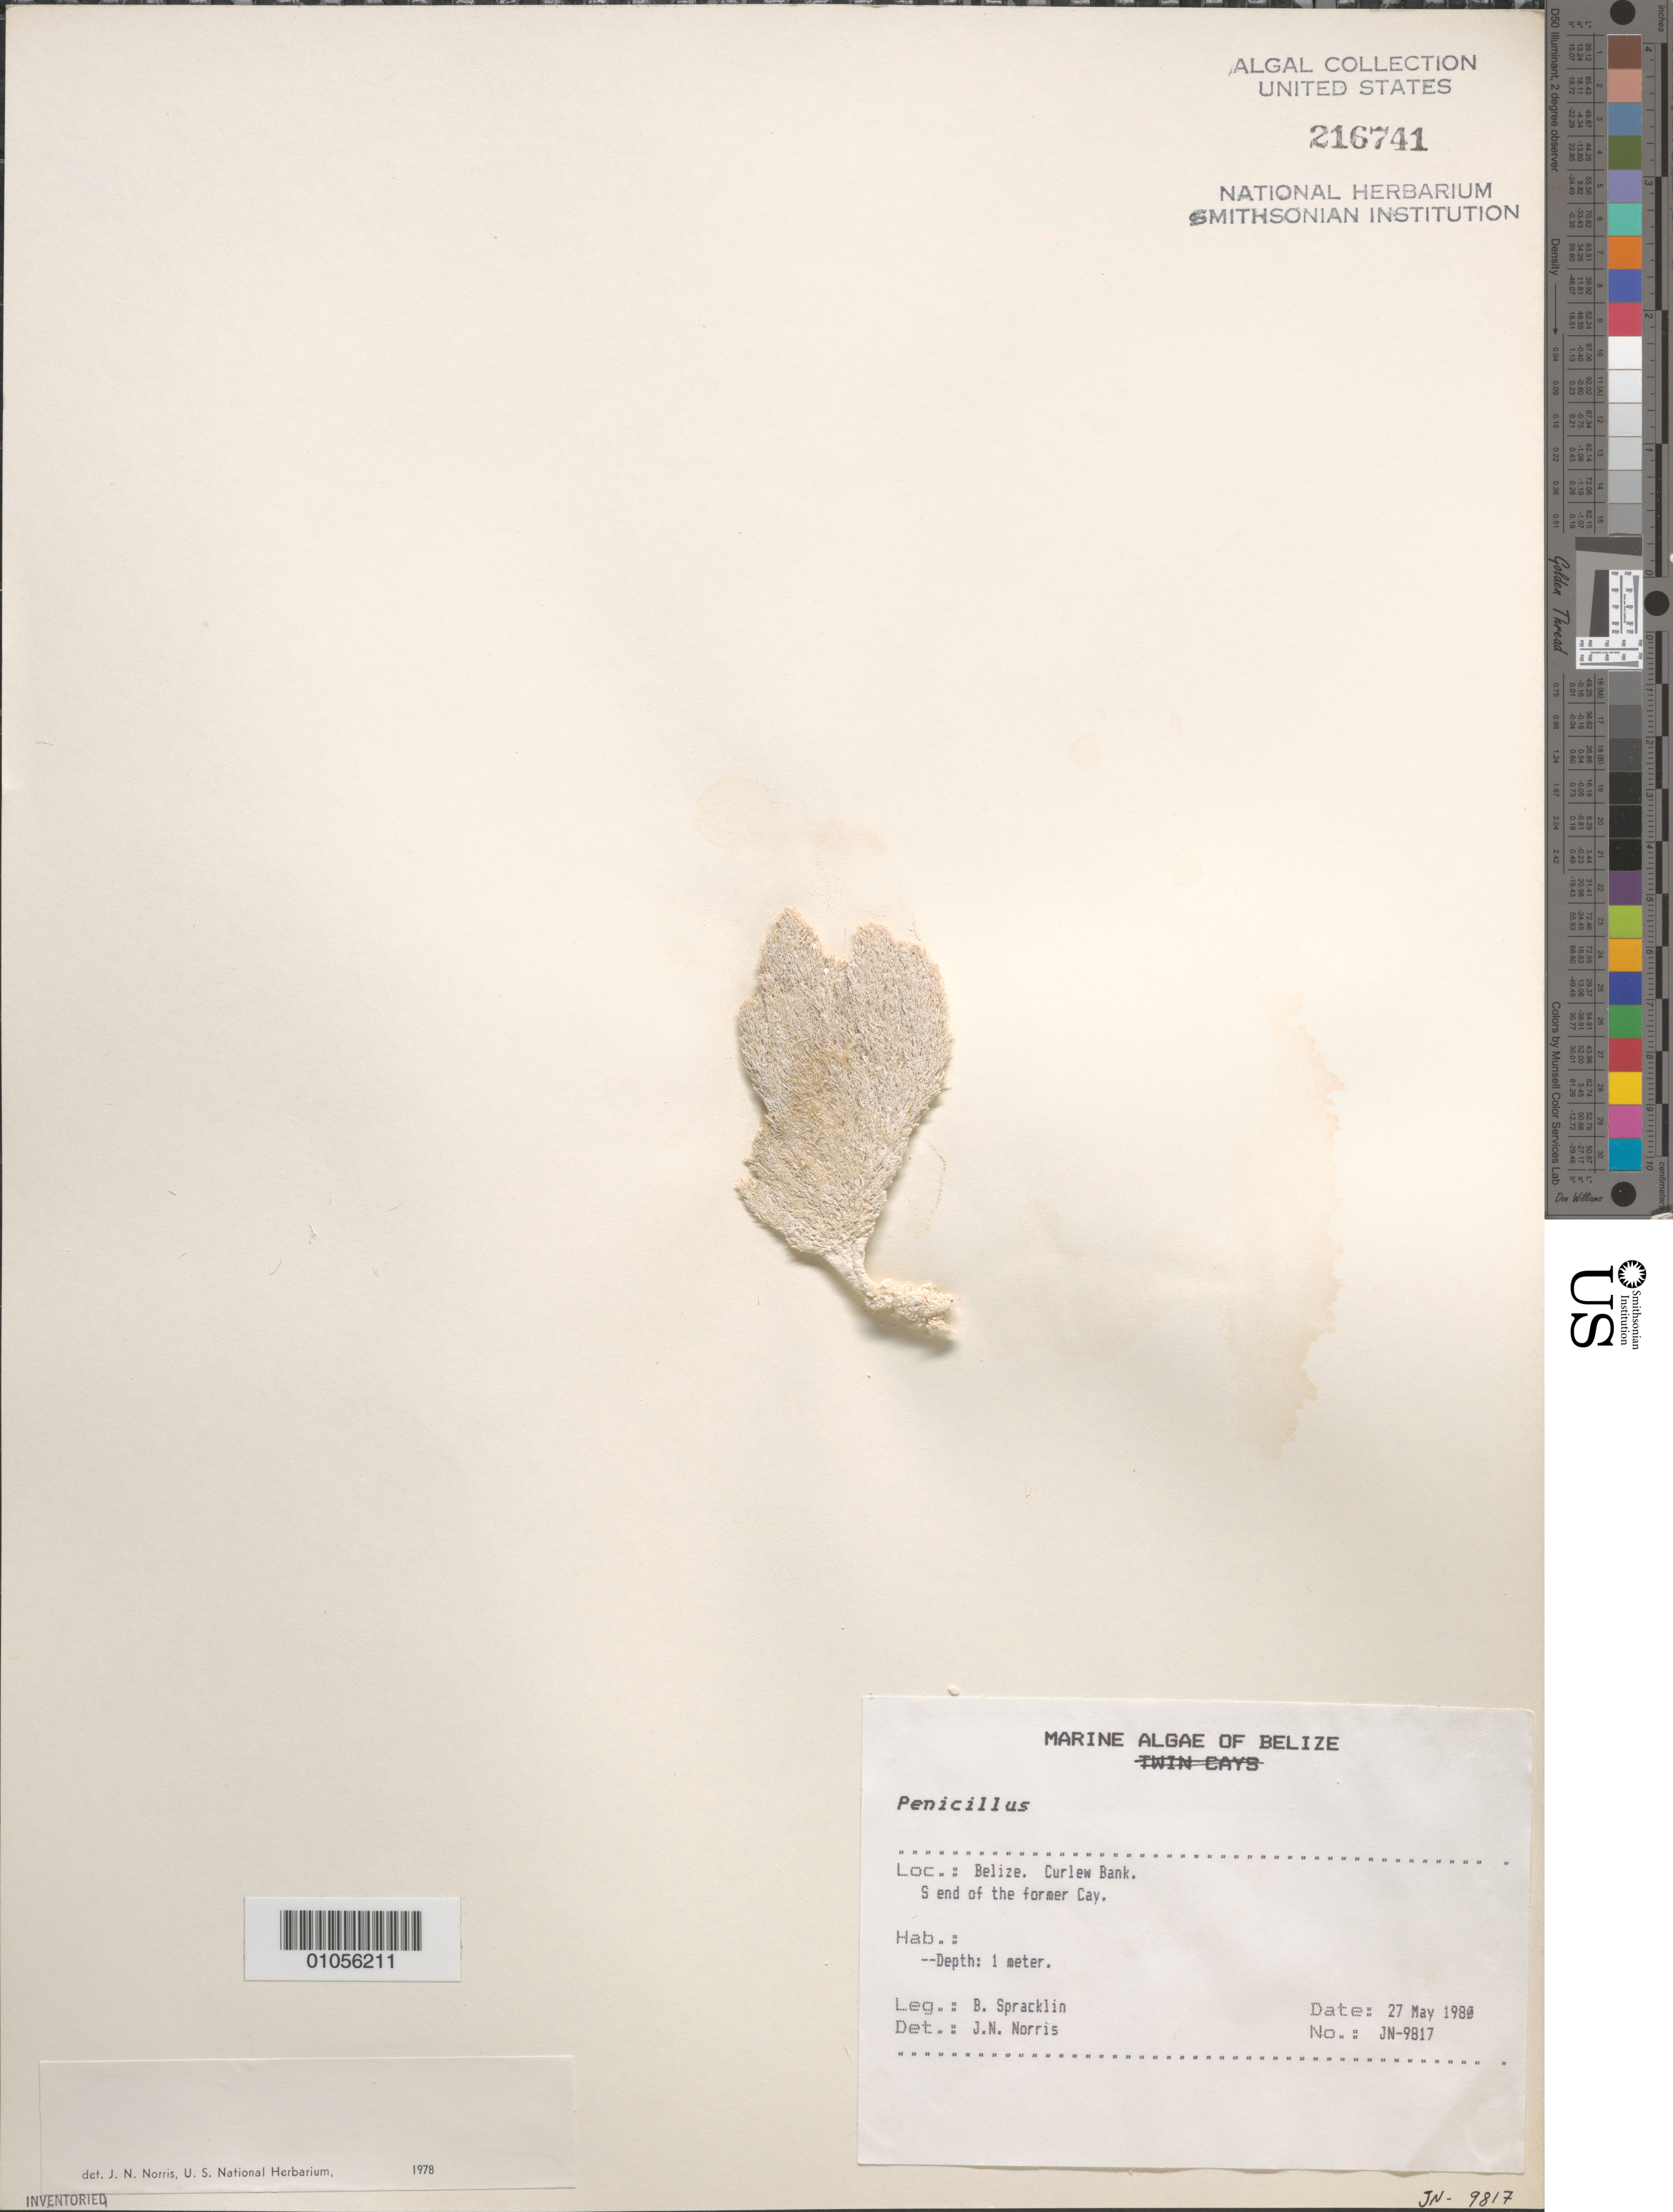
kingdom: Plantae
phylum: Chlorophyta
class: Ulvophyceae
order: Bryopsidales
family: Udoteaceae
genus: Penicillus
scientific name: Penicillus sp.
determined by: Norris, James N.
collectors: B. Spracklin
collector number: JN-9817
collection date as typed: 27 May 1980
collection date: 1980-05-27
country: Belize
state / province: Stann Creek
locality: Curlew Bank, south end of the former cay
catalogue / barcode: US 216741